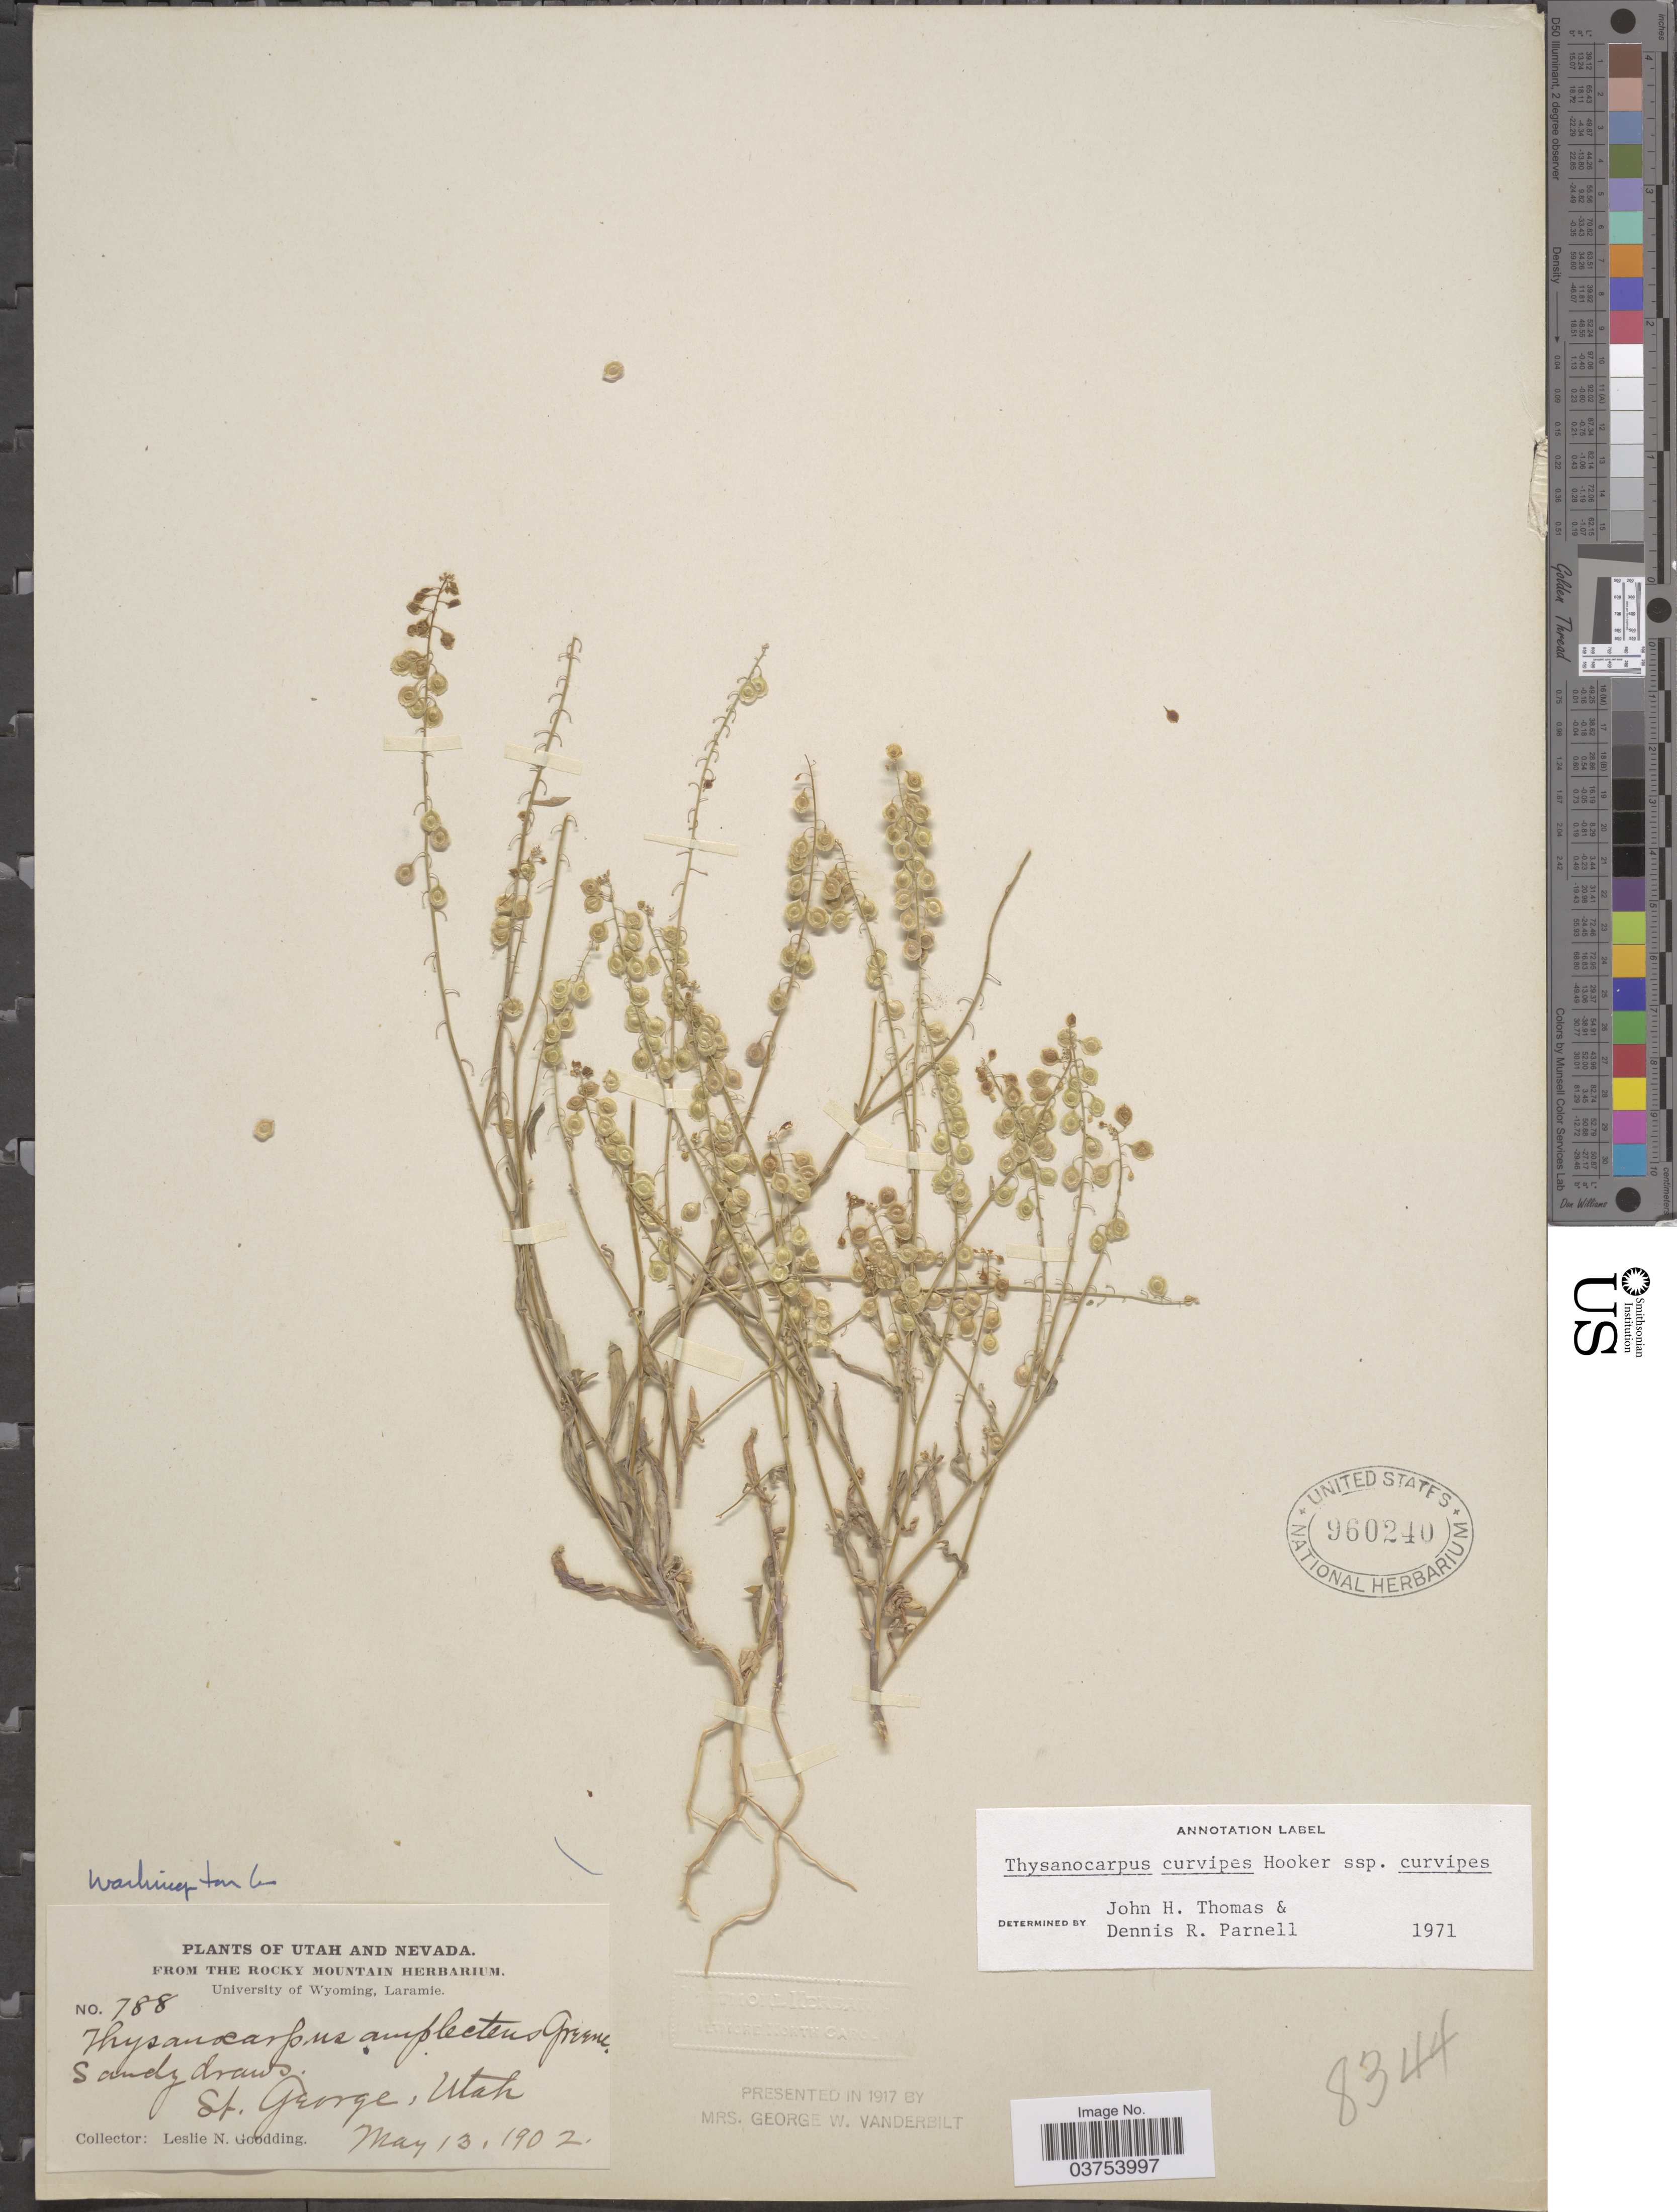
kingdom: Plantae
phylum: Tracheophyta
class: Magnoliopsida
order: Brassicales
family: Brassicaceae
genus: Thysanocarpus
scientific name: Thysanocarpus curvipes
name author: Hook.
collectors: L. N. Goodding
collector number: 788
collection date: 1902-05-13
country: United States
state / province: Utah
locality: Washington Co. St. George.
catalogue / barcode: US 960240